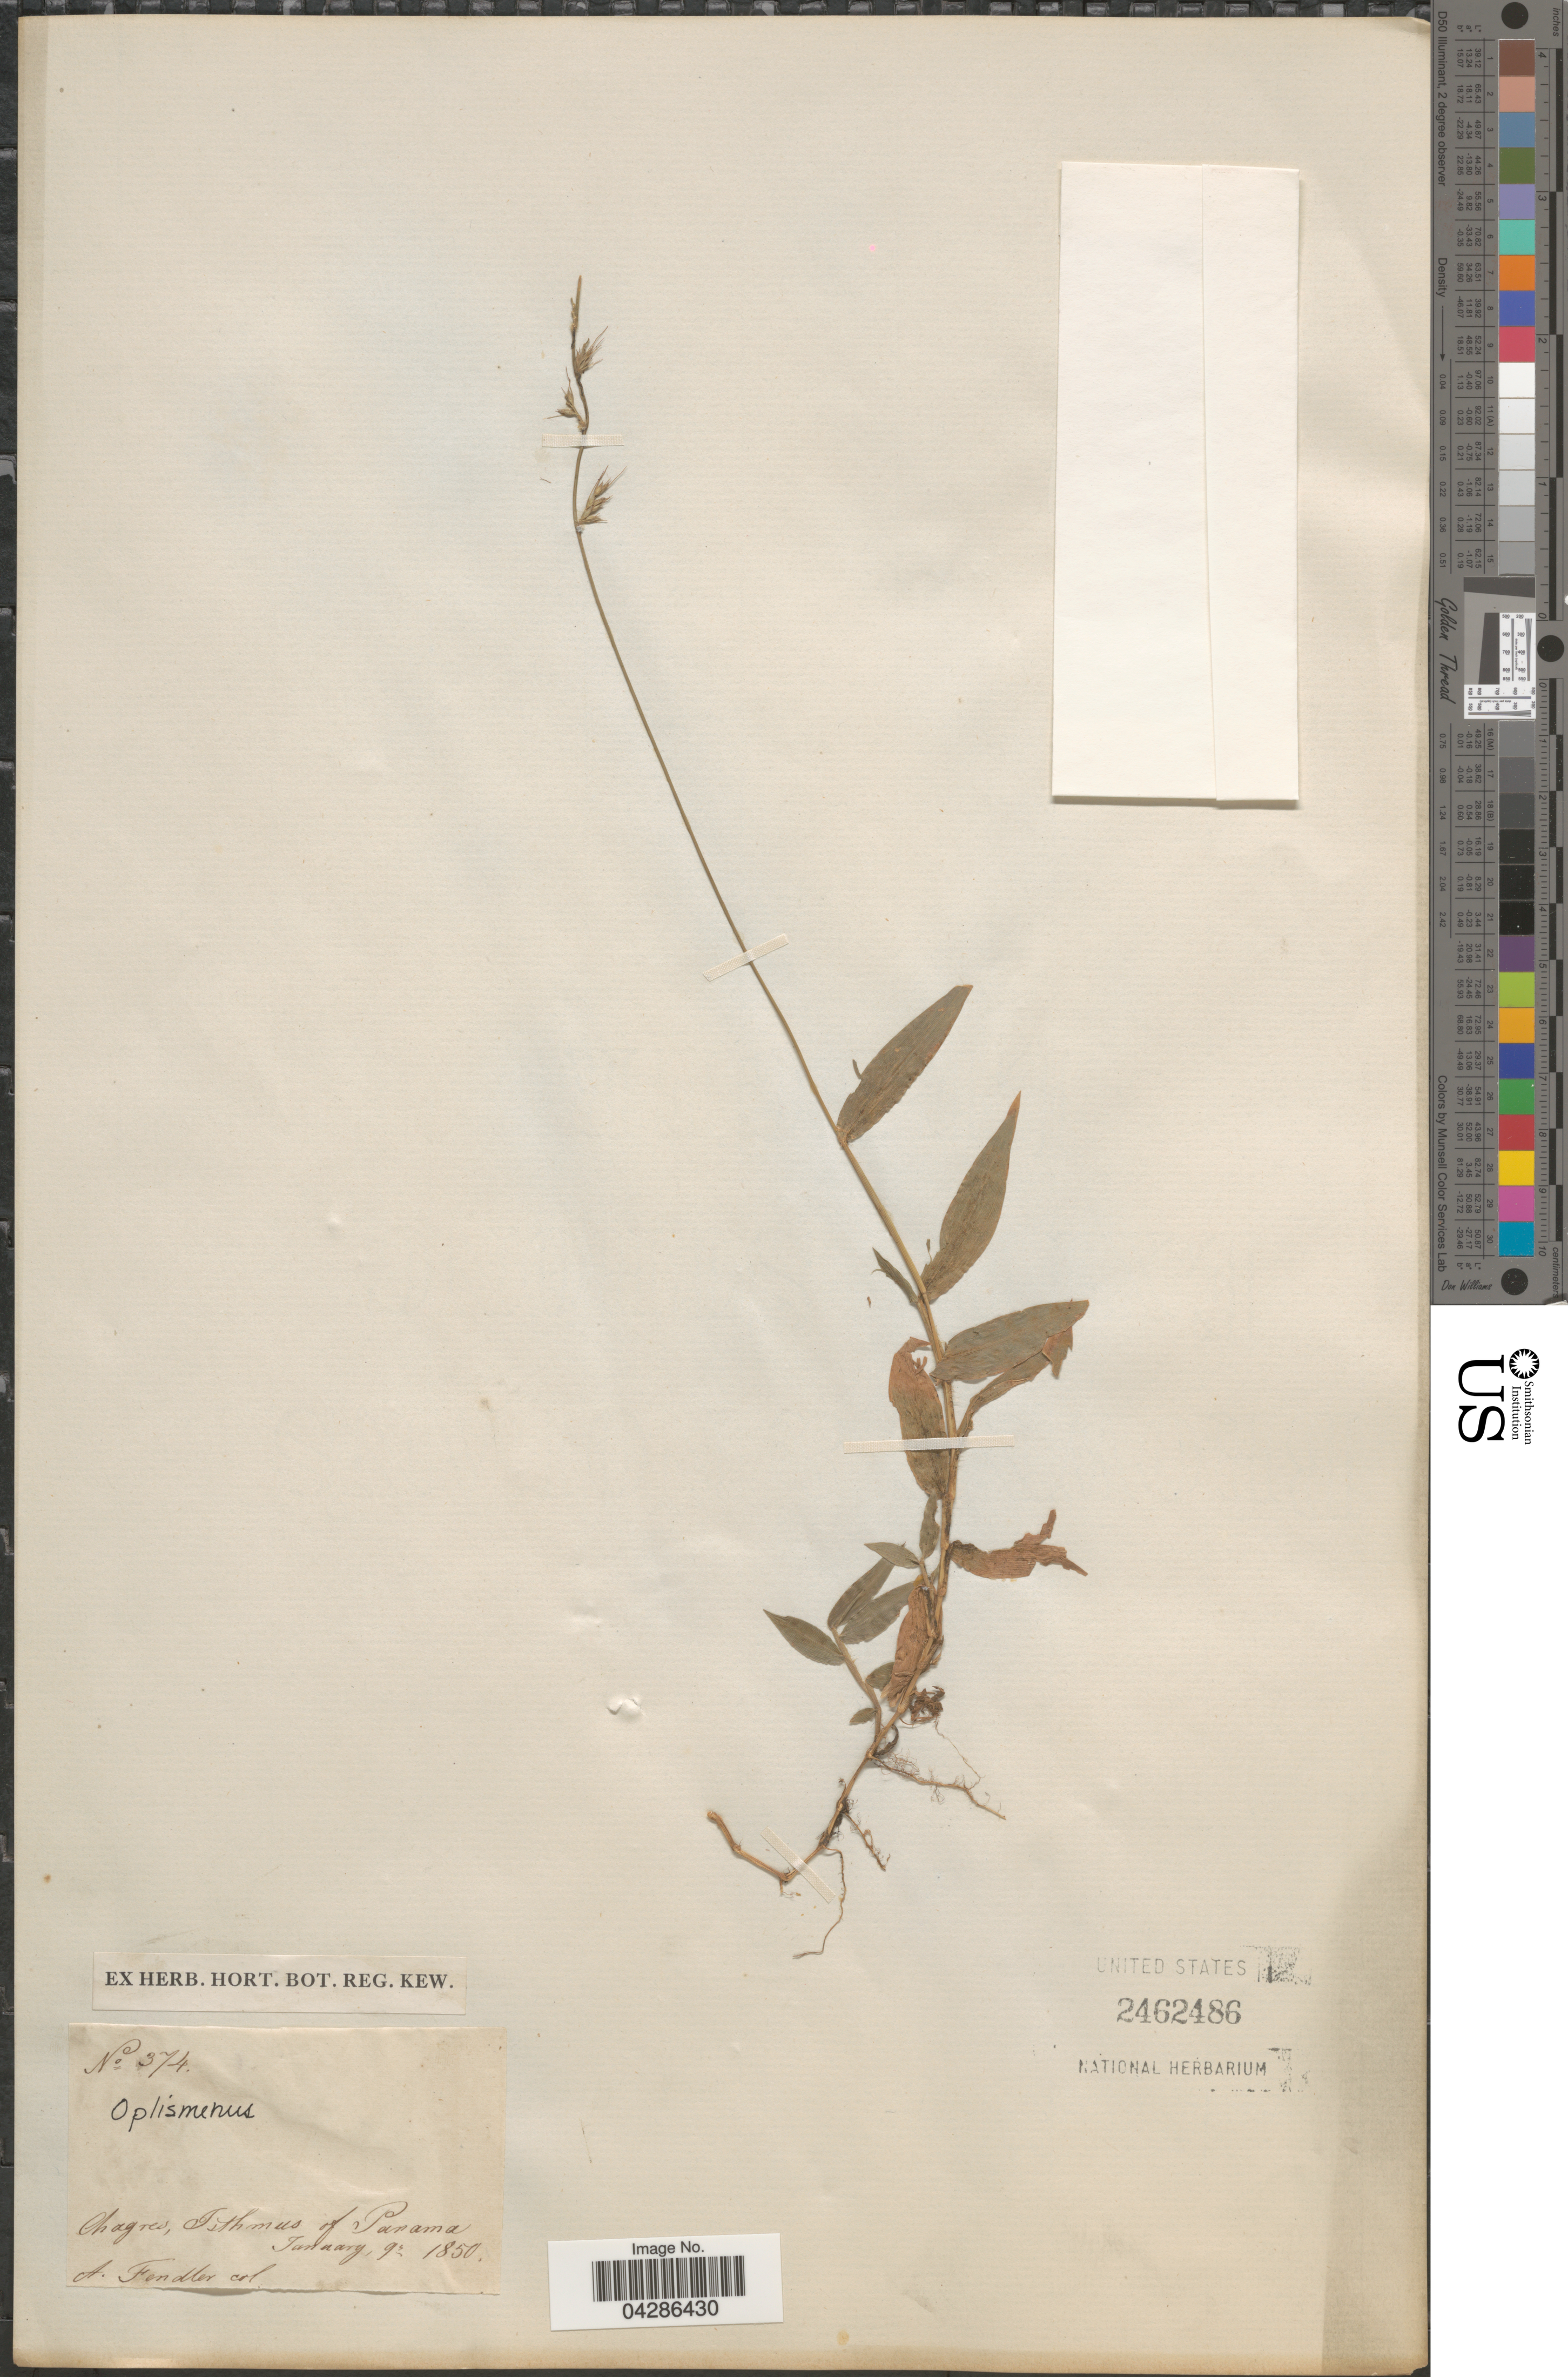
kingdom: Plantae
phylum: Tracheophyta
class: Liliopsida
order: Poales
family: Poaceae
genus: Oplismenus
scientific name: Oplismenus sp.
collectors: A. Fendler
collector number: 374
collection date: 1850-01-09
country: Panama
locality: Chagres, Isthmus of Panama.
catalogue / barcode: US 2462486